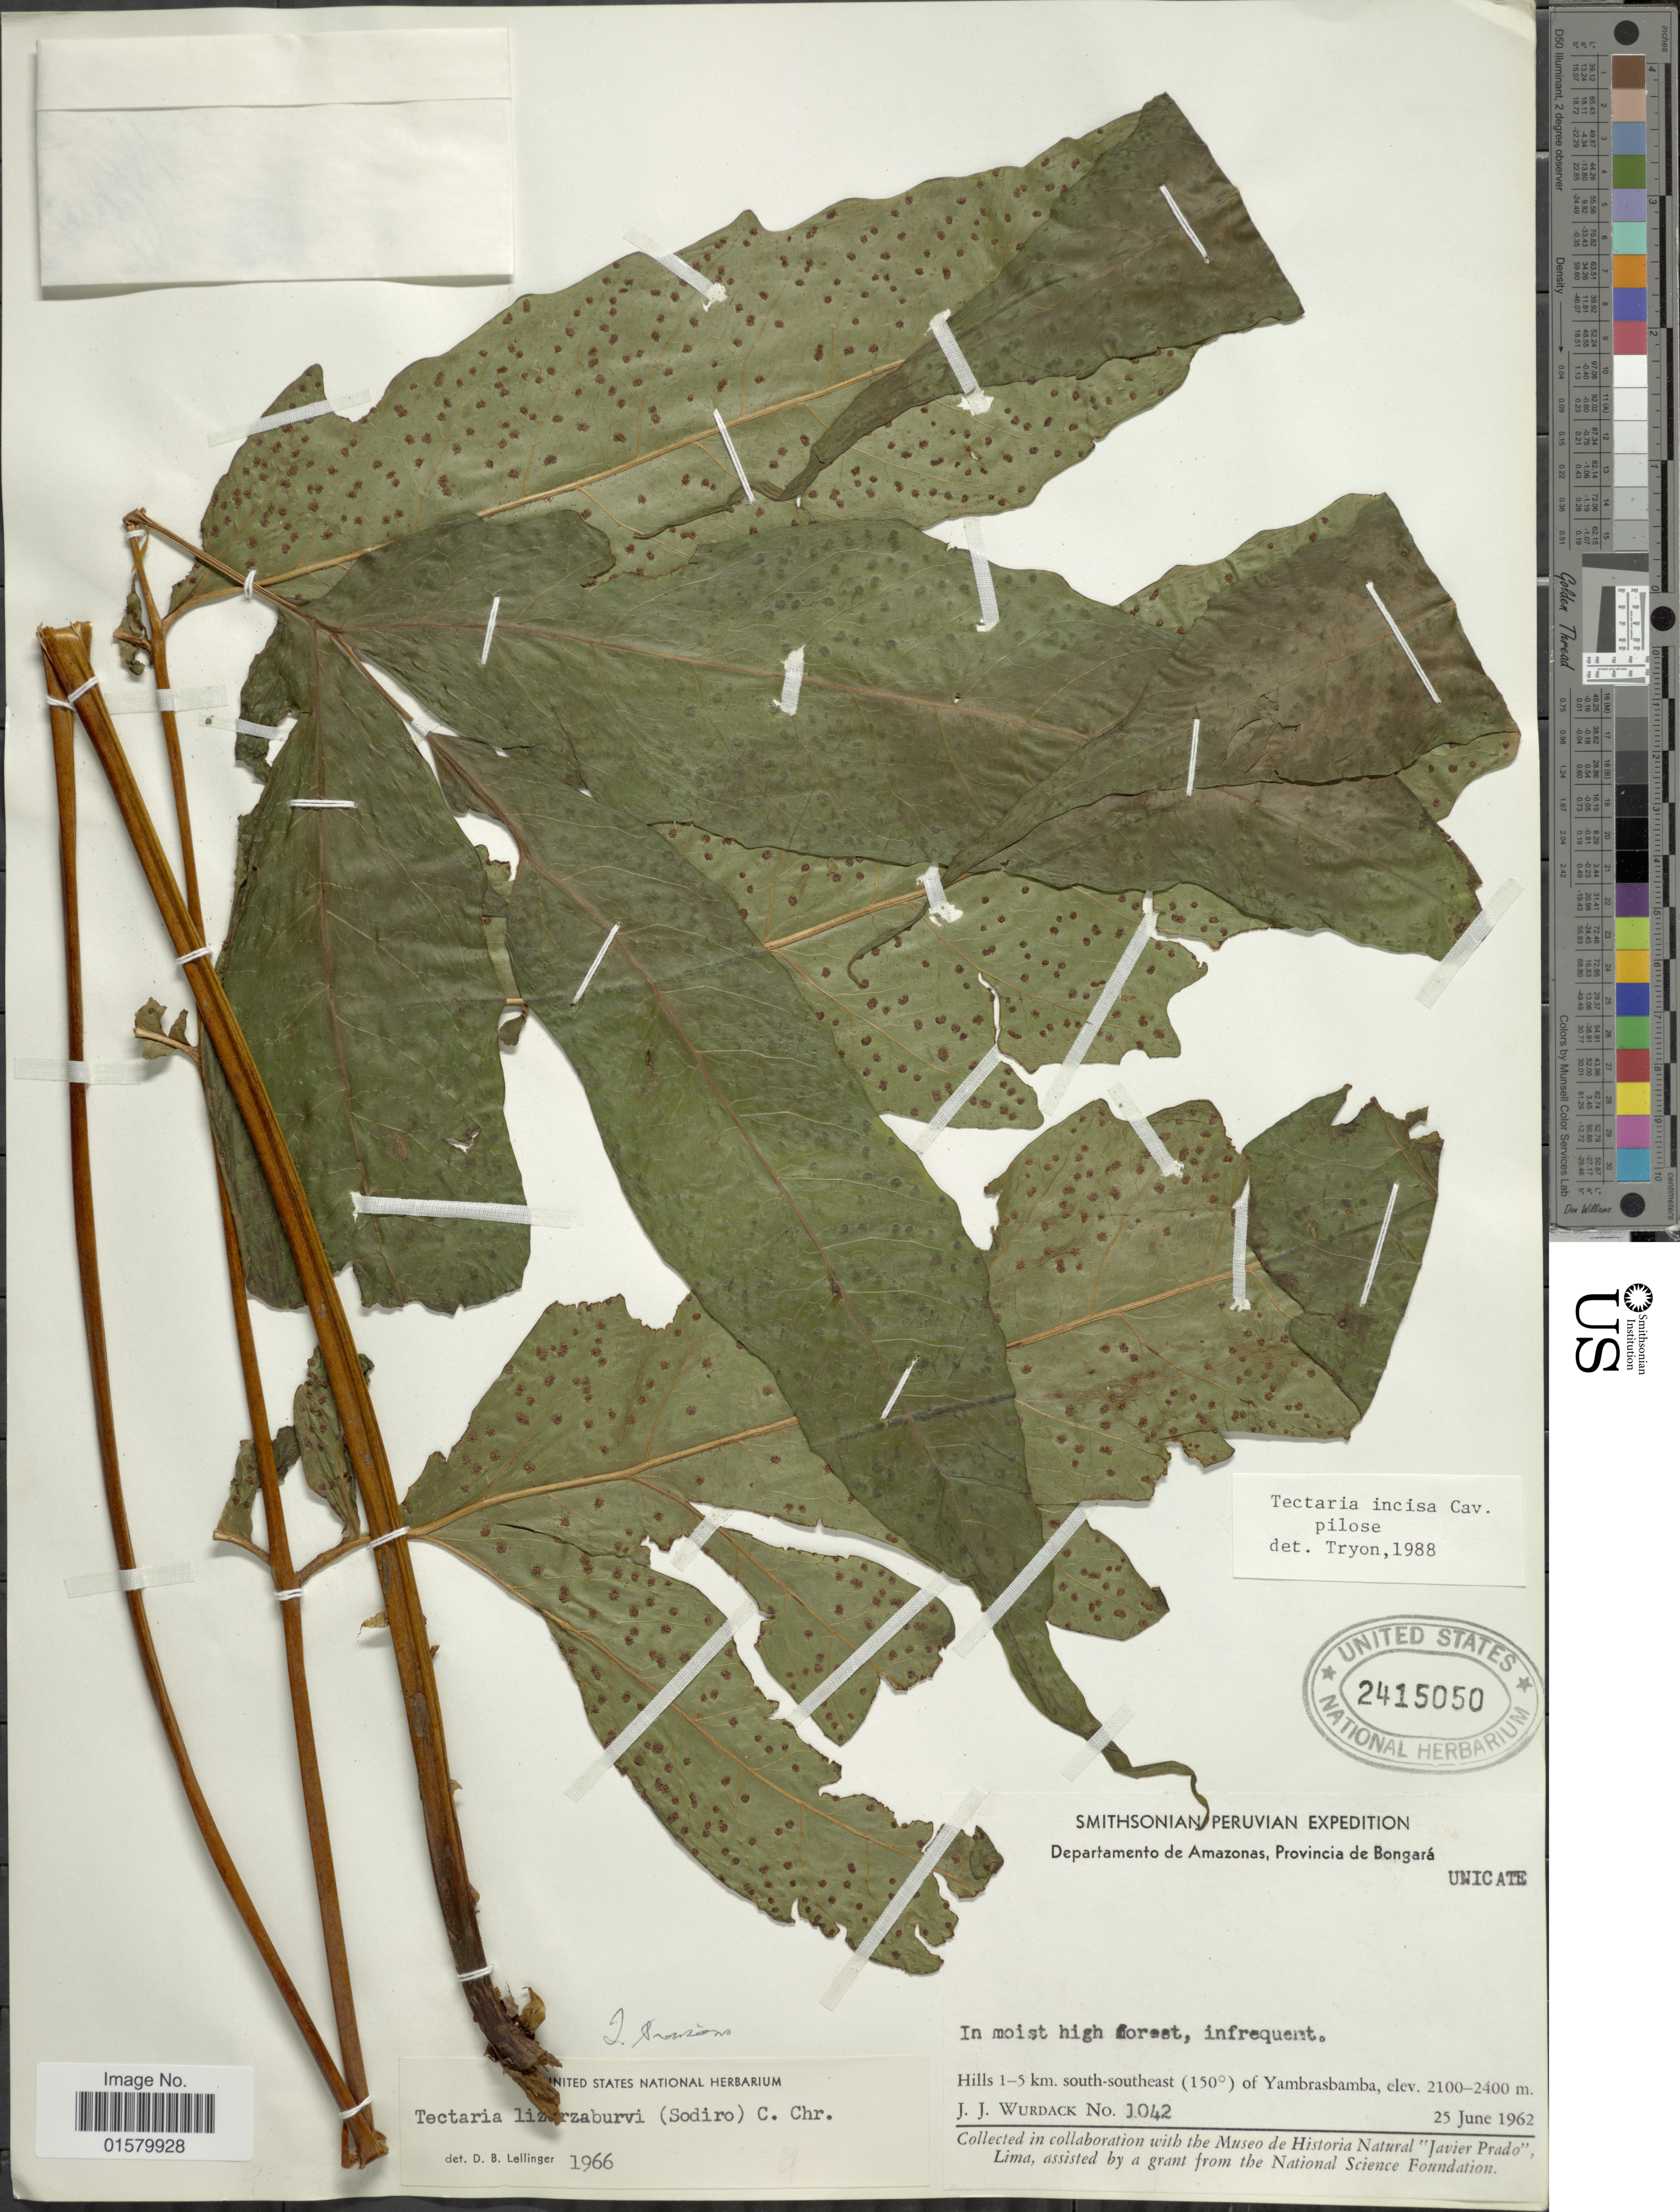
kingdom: Plantae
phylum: Tracheophyta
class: Polypodiopsida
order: Polypodiales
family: Tectariaceae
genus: Tectaria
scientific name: Tectaria transiens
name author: (C.V. Morton) A.R. Sm.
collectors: J. J. Wurdack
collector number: J042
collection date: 1962-06-25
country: Peru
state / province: Amazonas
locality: Departamento de Amazonas, Provincia de Bongara, Hills 1-5 km south-southeast (150°) of Yambrasbama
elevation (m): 2100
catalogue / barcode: US 2415050